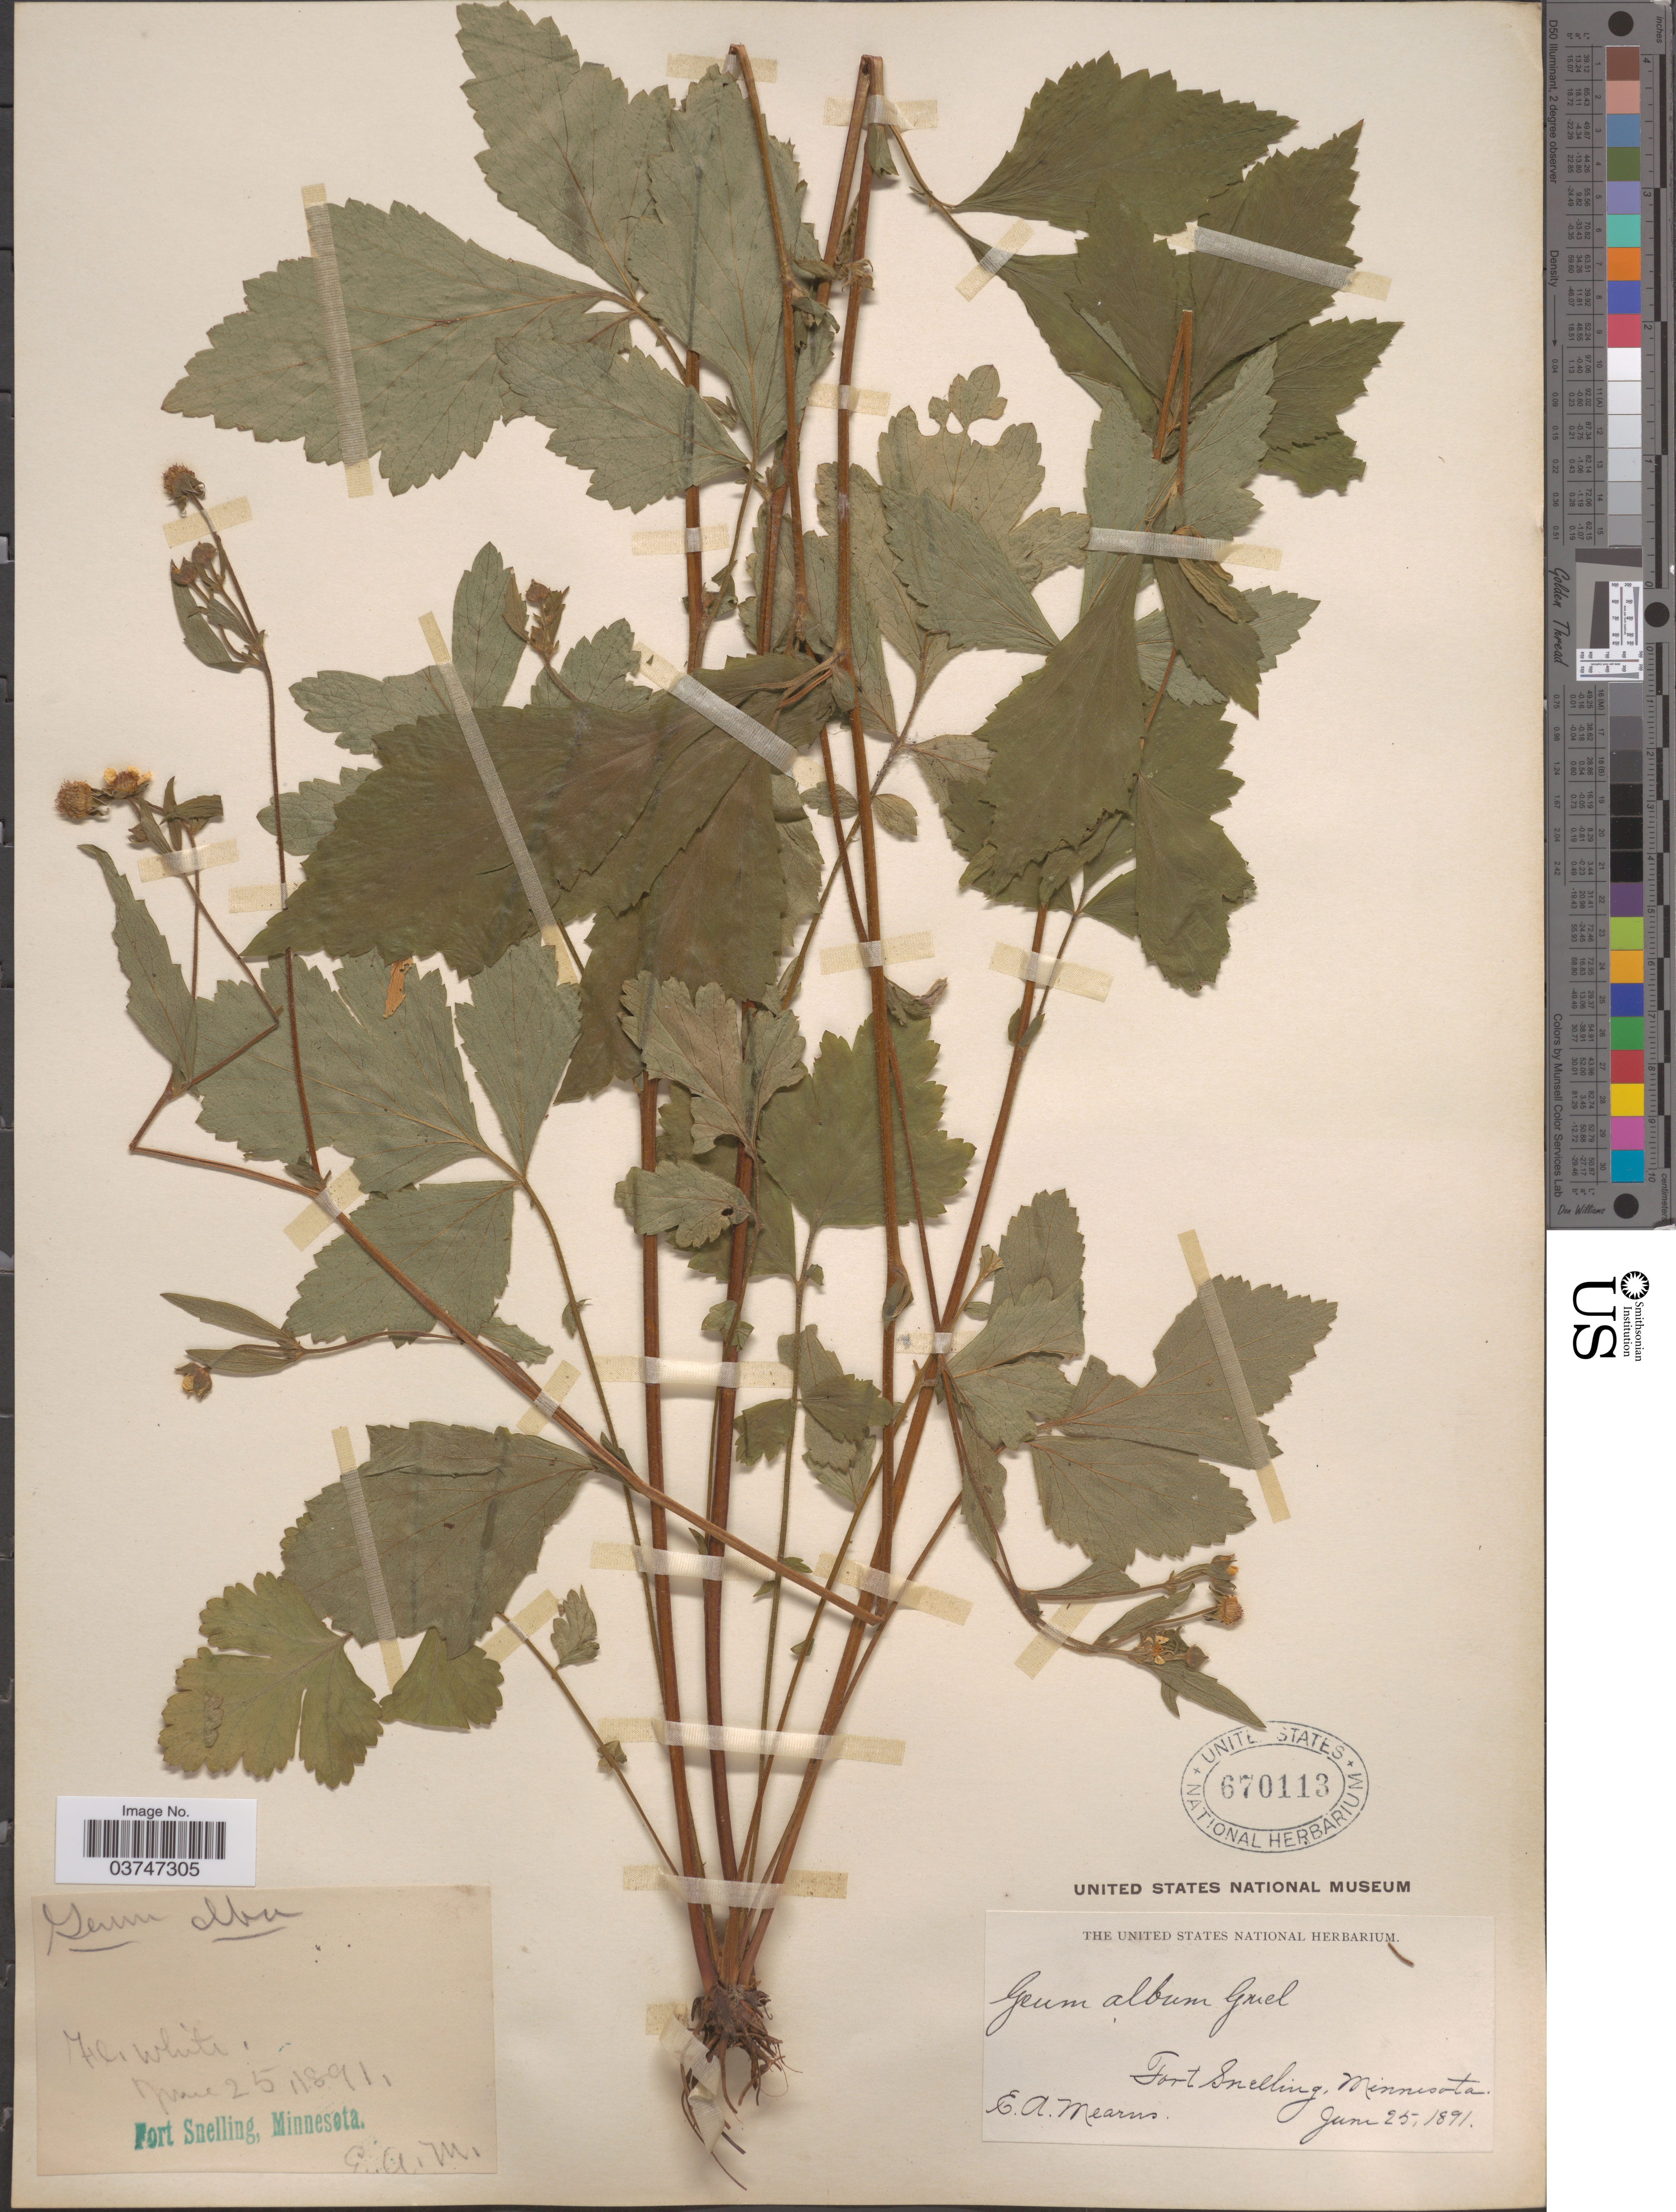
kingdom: Plantae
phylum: Tracheophyta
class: Magnoliopsida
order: Rosales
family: Rosaceae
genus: Geum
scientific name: Geum canadense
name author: Jacq.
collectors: E. A. Mearns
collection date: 1891-06-25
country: United States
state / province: Minnesota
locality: Fort Snelling.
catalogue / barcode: US 670113